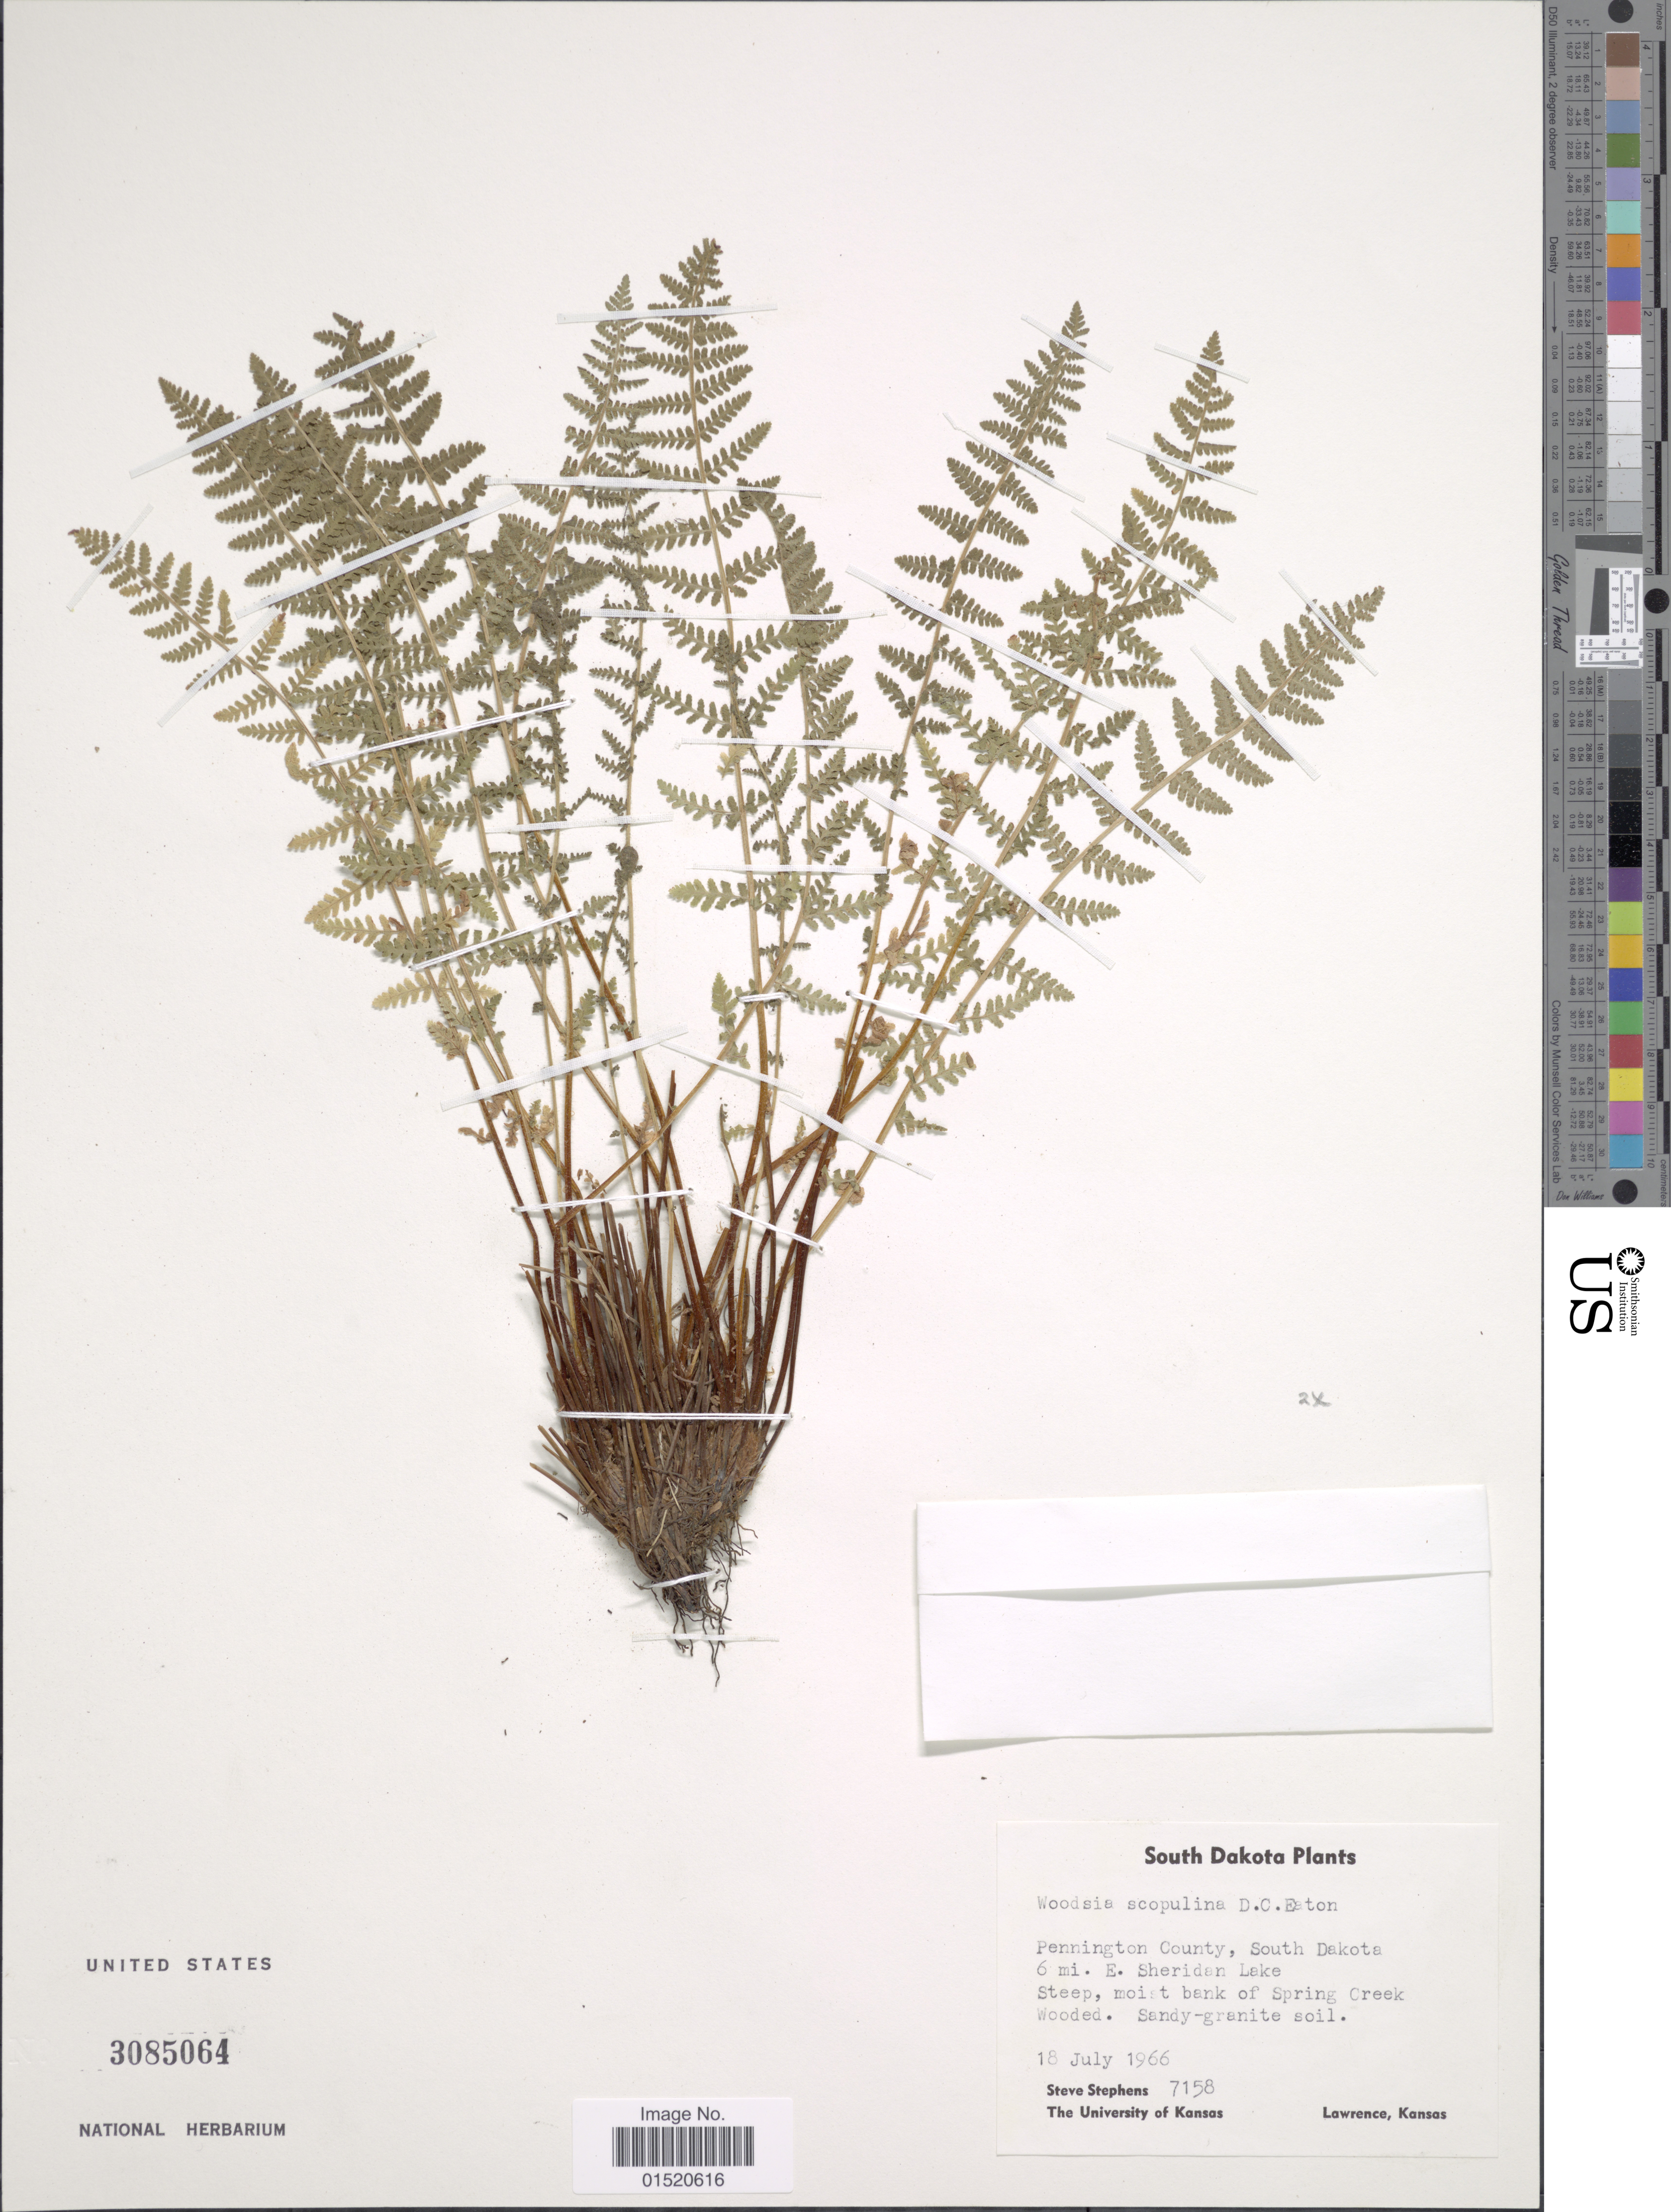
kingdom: Plantae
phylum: Tracheophyta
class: Polypodiopsida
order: Polypodiales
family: Woodsiaceae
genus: Woodsia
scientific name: Woodsia scopulina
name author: D.C. Eaton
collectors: S. Stephens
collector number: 7158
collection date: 1966-07-18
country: United States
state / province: South Dakota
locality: Penninton County, South Dakota 6 mi. E. Sheridan Lake Steep, moist banks of Spring Creek Wooded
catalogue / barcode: US 3085064